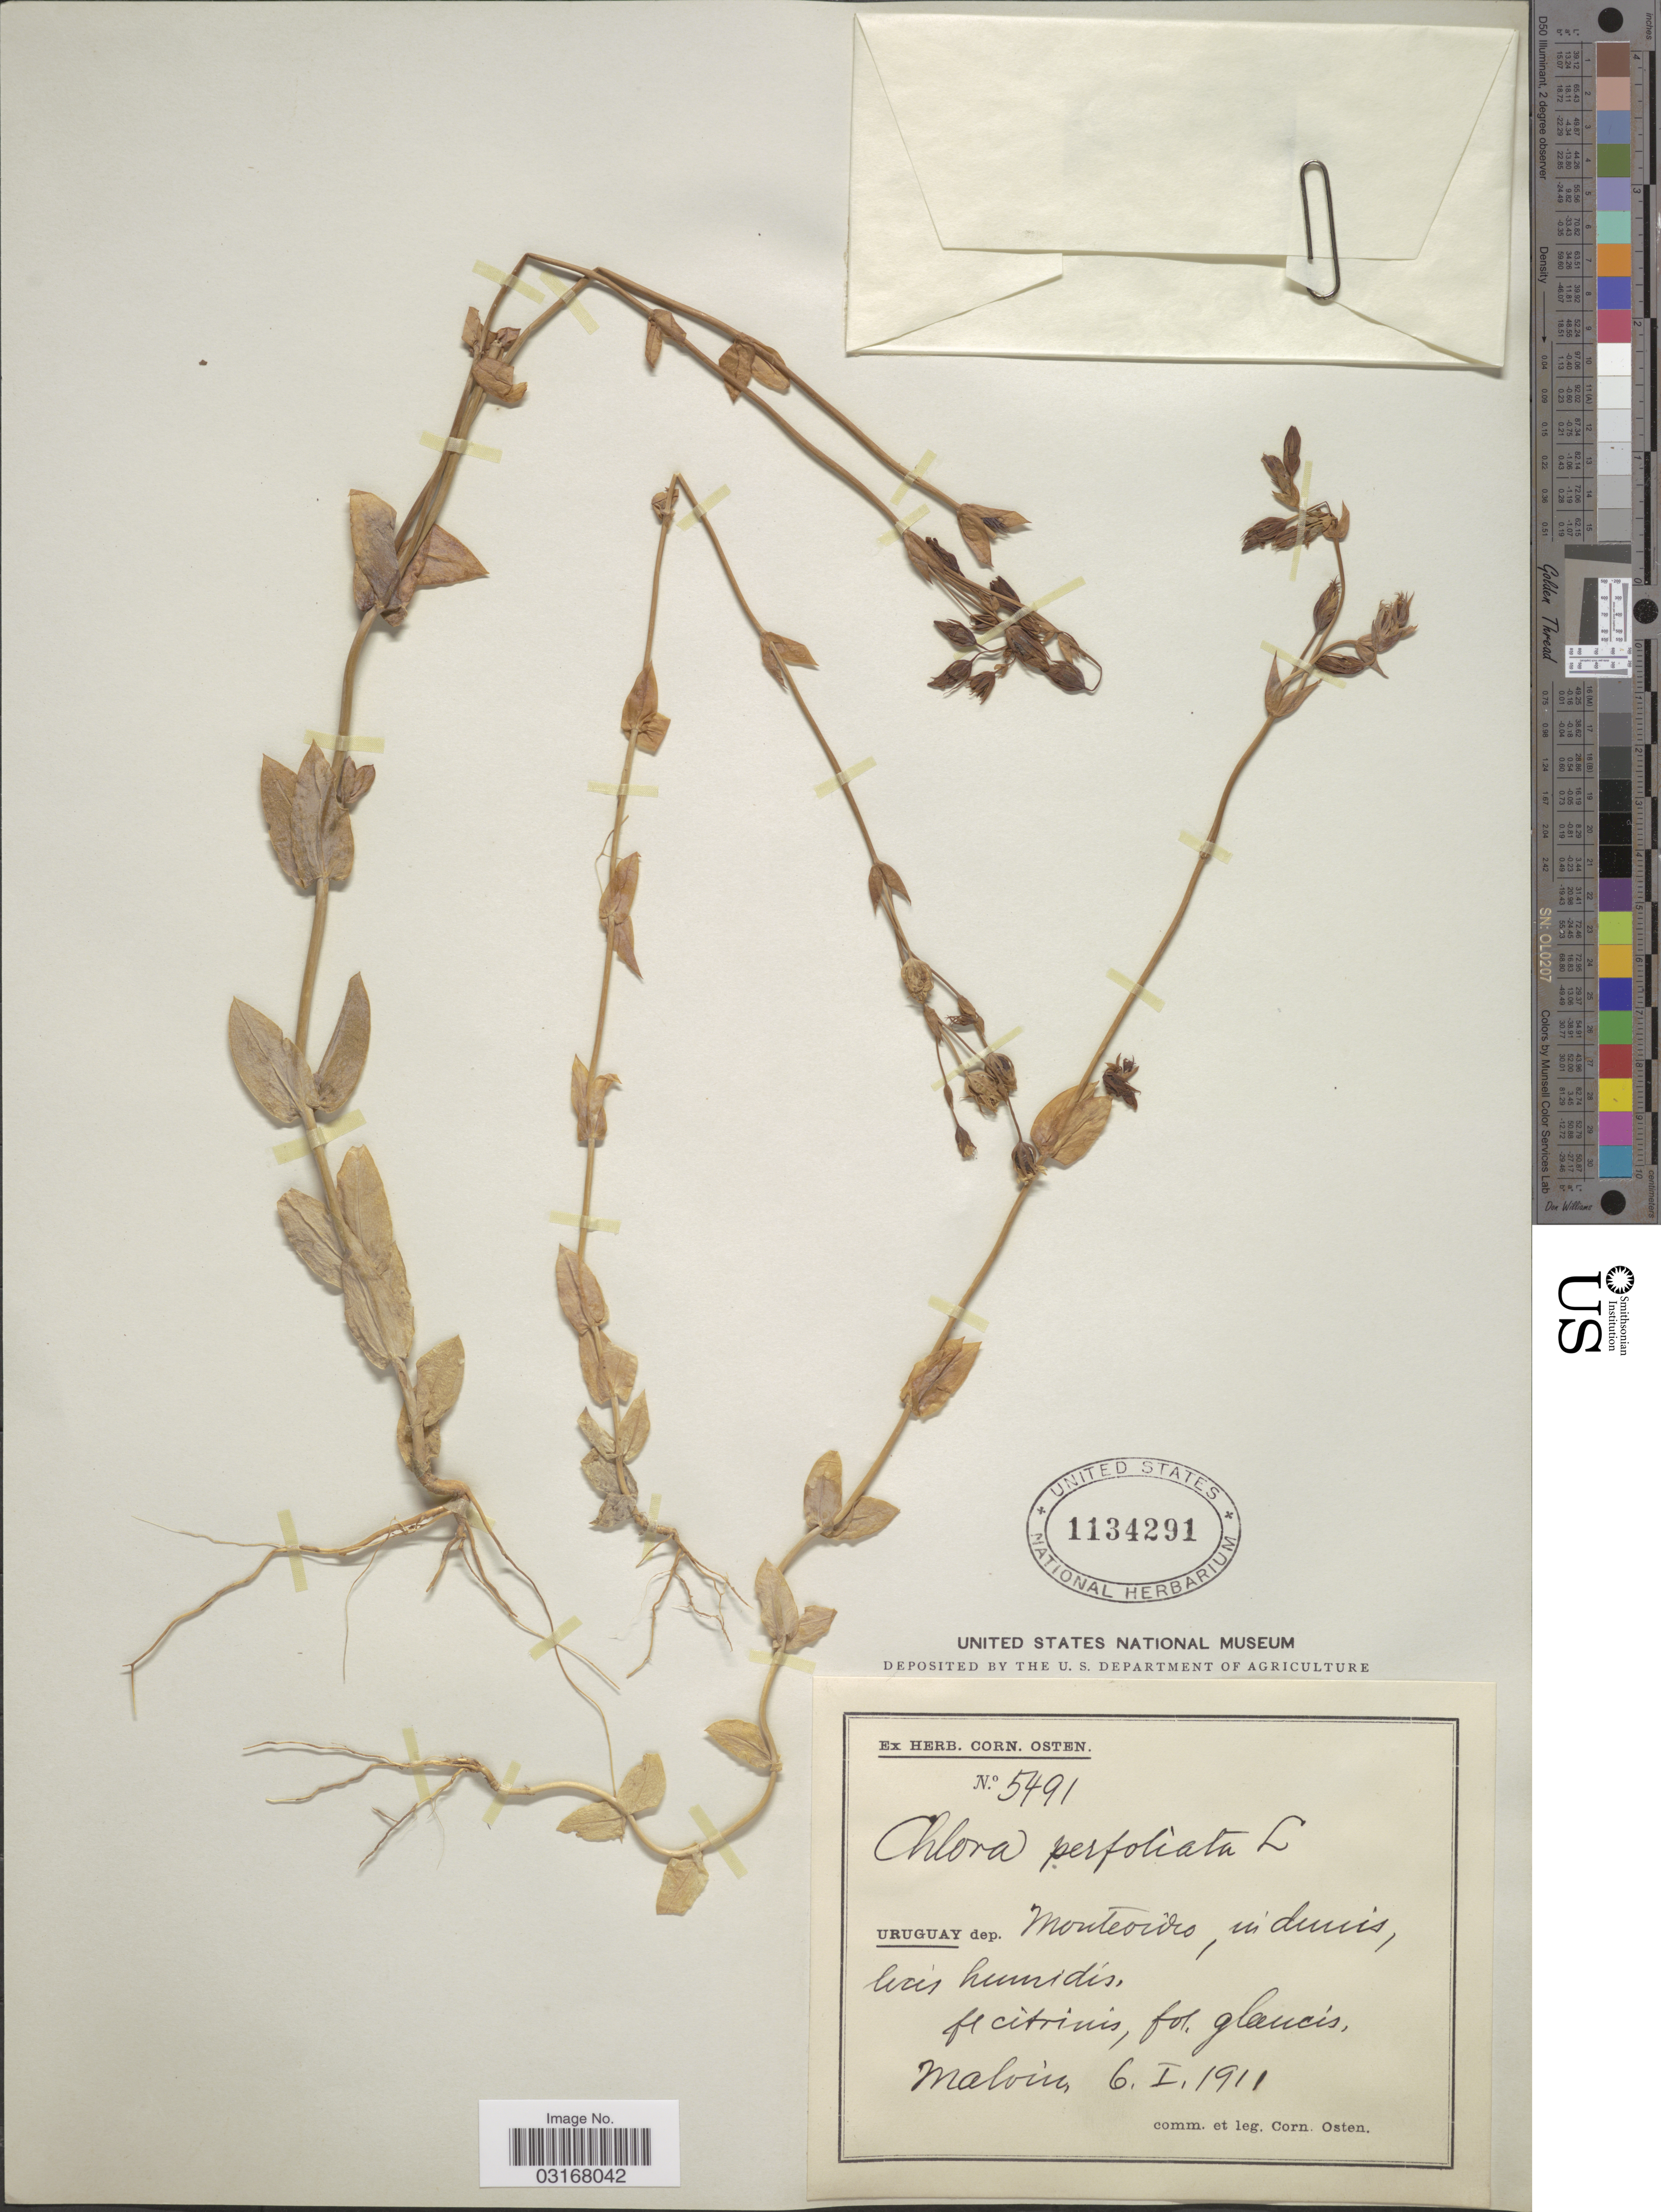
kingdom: Plantae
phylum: Tracheophyta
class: Magnoliopsida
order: Gentianales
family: Gentianaceae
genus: Chlora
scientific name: Chlora perfoliata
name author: (L.) L.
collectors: C. Osten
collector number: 5491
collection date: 1911-01-06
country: Uruguay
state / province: Montevideo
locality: Dep. Montevideo, in dumis, locis humidis. Malvin.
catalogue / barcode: US 1134291